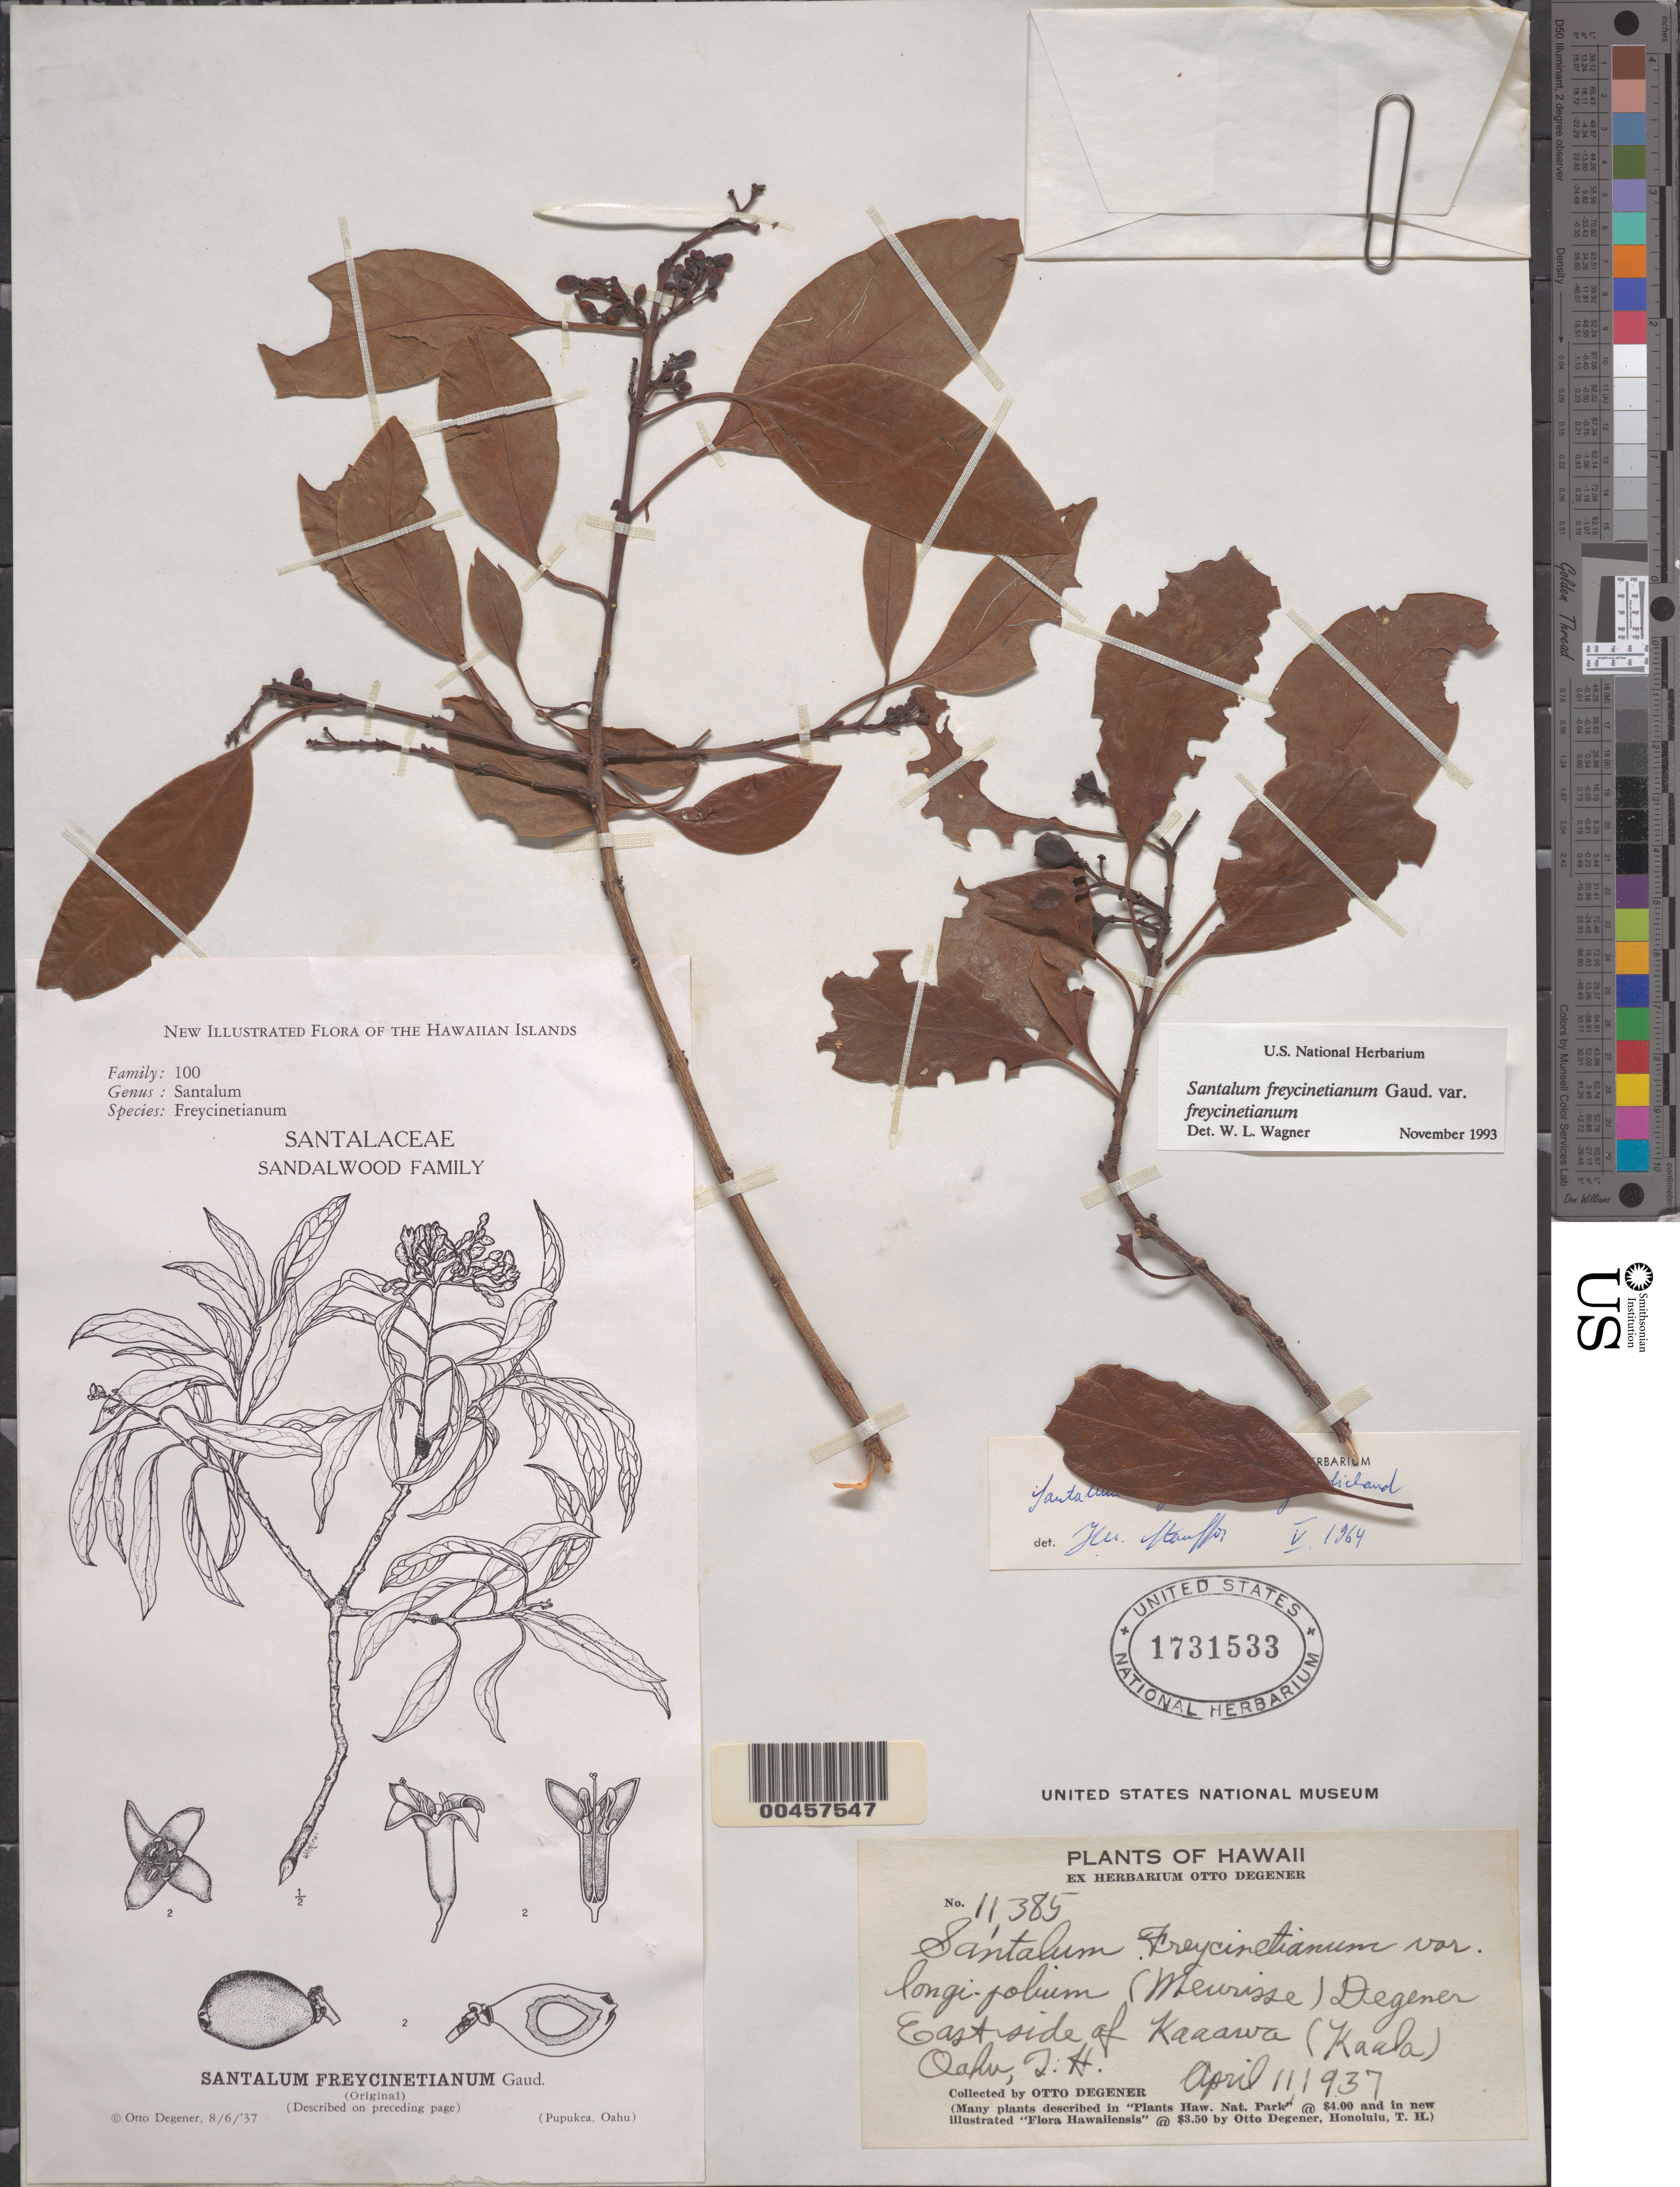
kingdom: Plantae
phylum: Tracheophyta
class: Magnoliopsida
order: Santalales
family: Santalaceae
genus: Santalum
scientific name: Santalum freycinetianum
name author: Gaudich.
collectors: O. Degener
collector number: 11385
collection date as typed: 11 Apr 1937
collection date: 1937-04-11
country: United States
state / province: Hawaii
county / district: Honolulu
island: Oahu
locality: E side of Kaaawa (Kaala)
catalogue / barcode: US 1731533